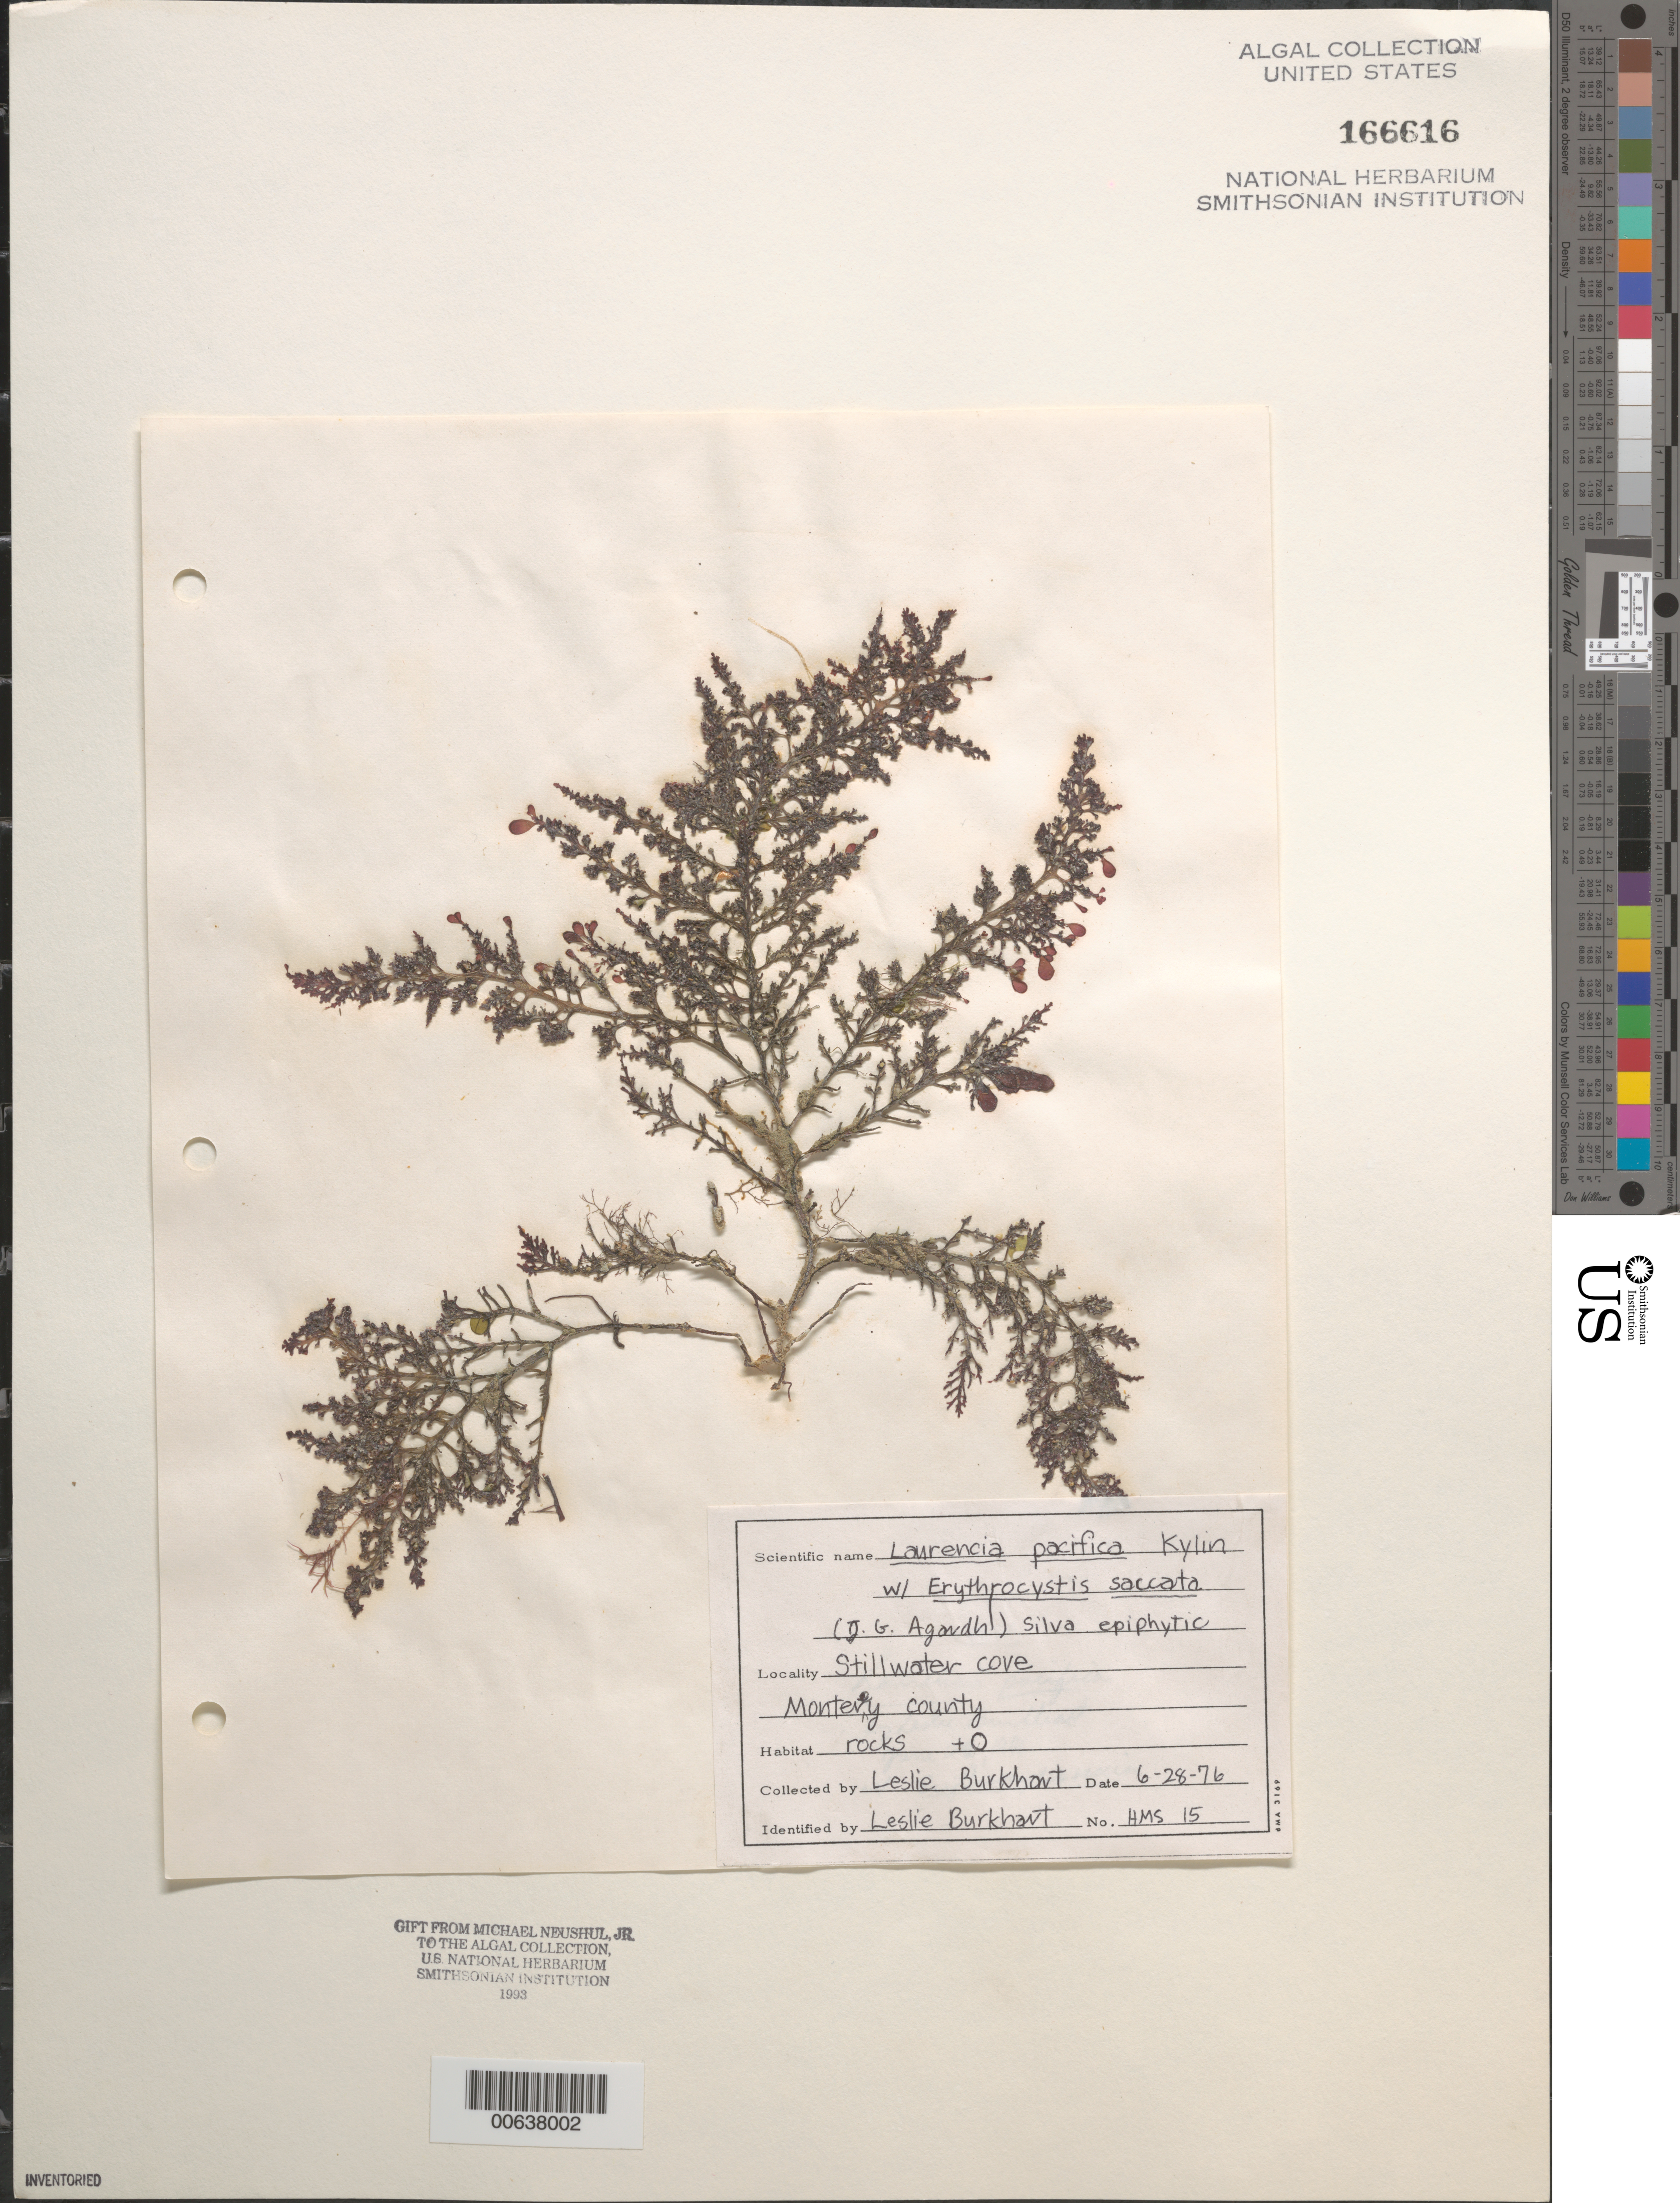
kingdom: Plantae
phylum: Rhodophyta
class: Florideophyceae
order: Ceramiales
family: Rhodomelaceae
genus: Laurencia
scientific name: Laurencia pacifica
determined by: Burkhart, L.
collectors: L. Burkhart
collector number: HMS 15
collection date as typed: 28 Jun 1976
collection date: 1976-06-28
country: United States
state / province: California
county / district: Monterey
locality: Stillwater Cove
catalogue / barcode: US 166616